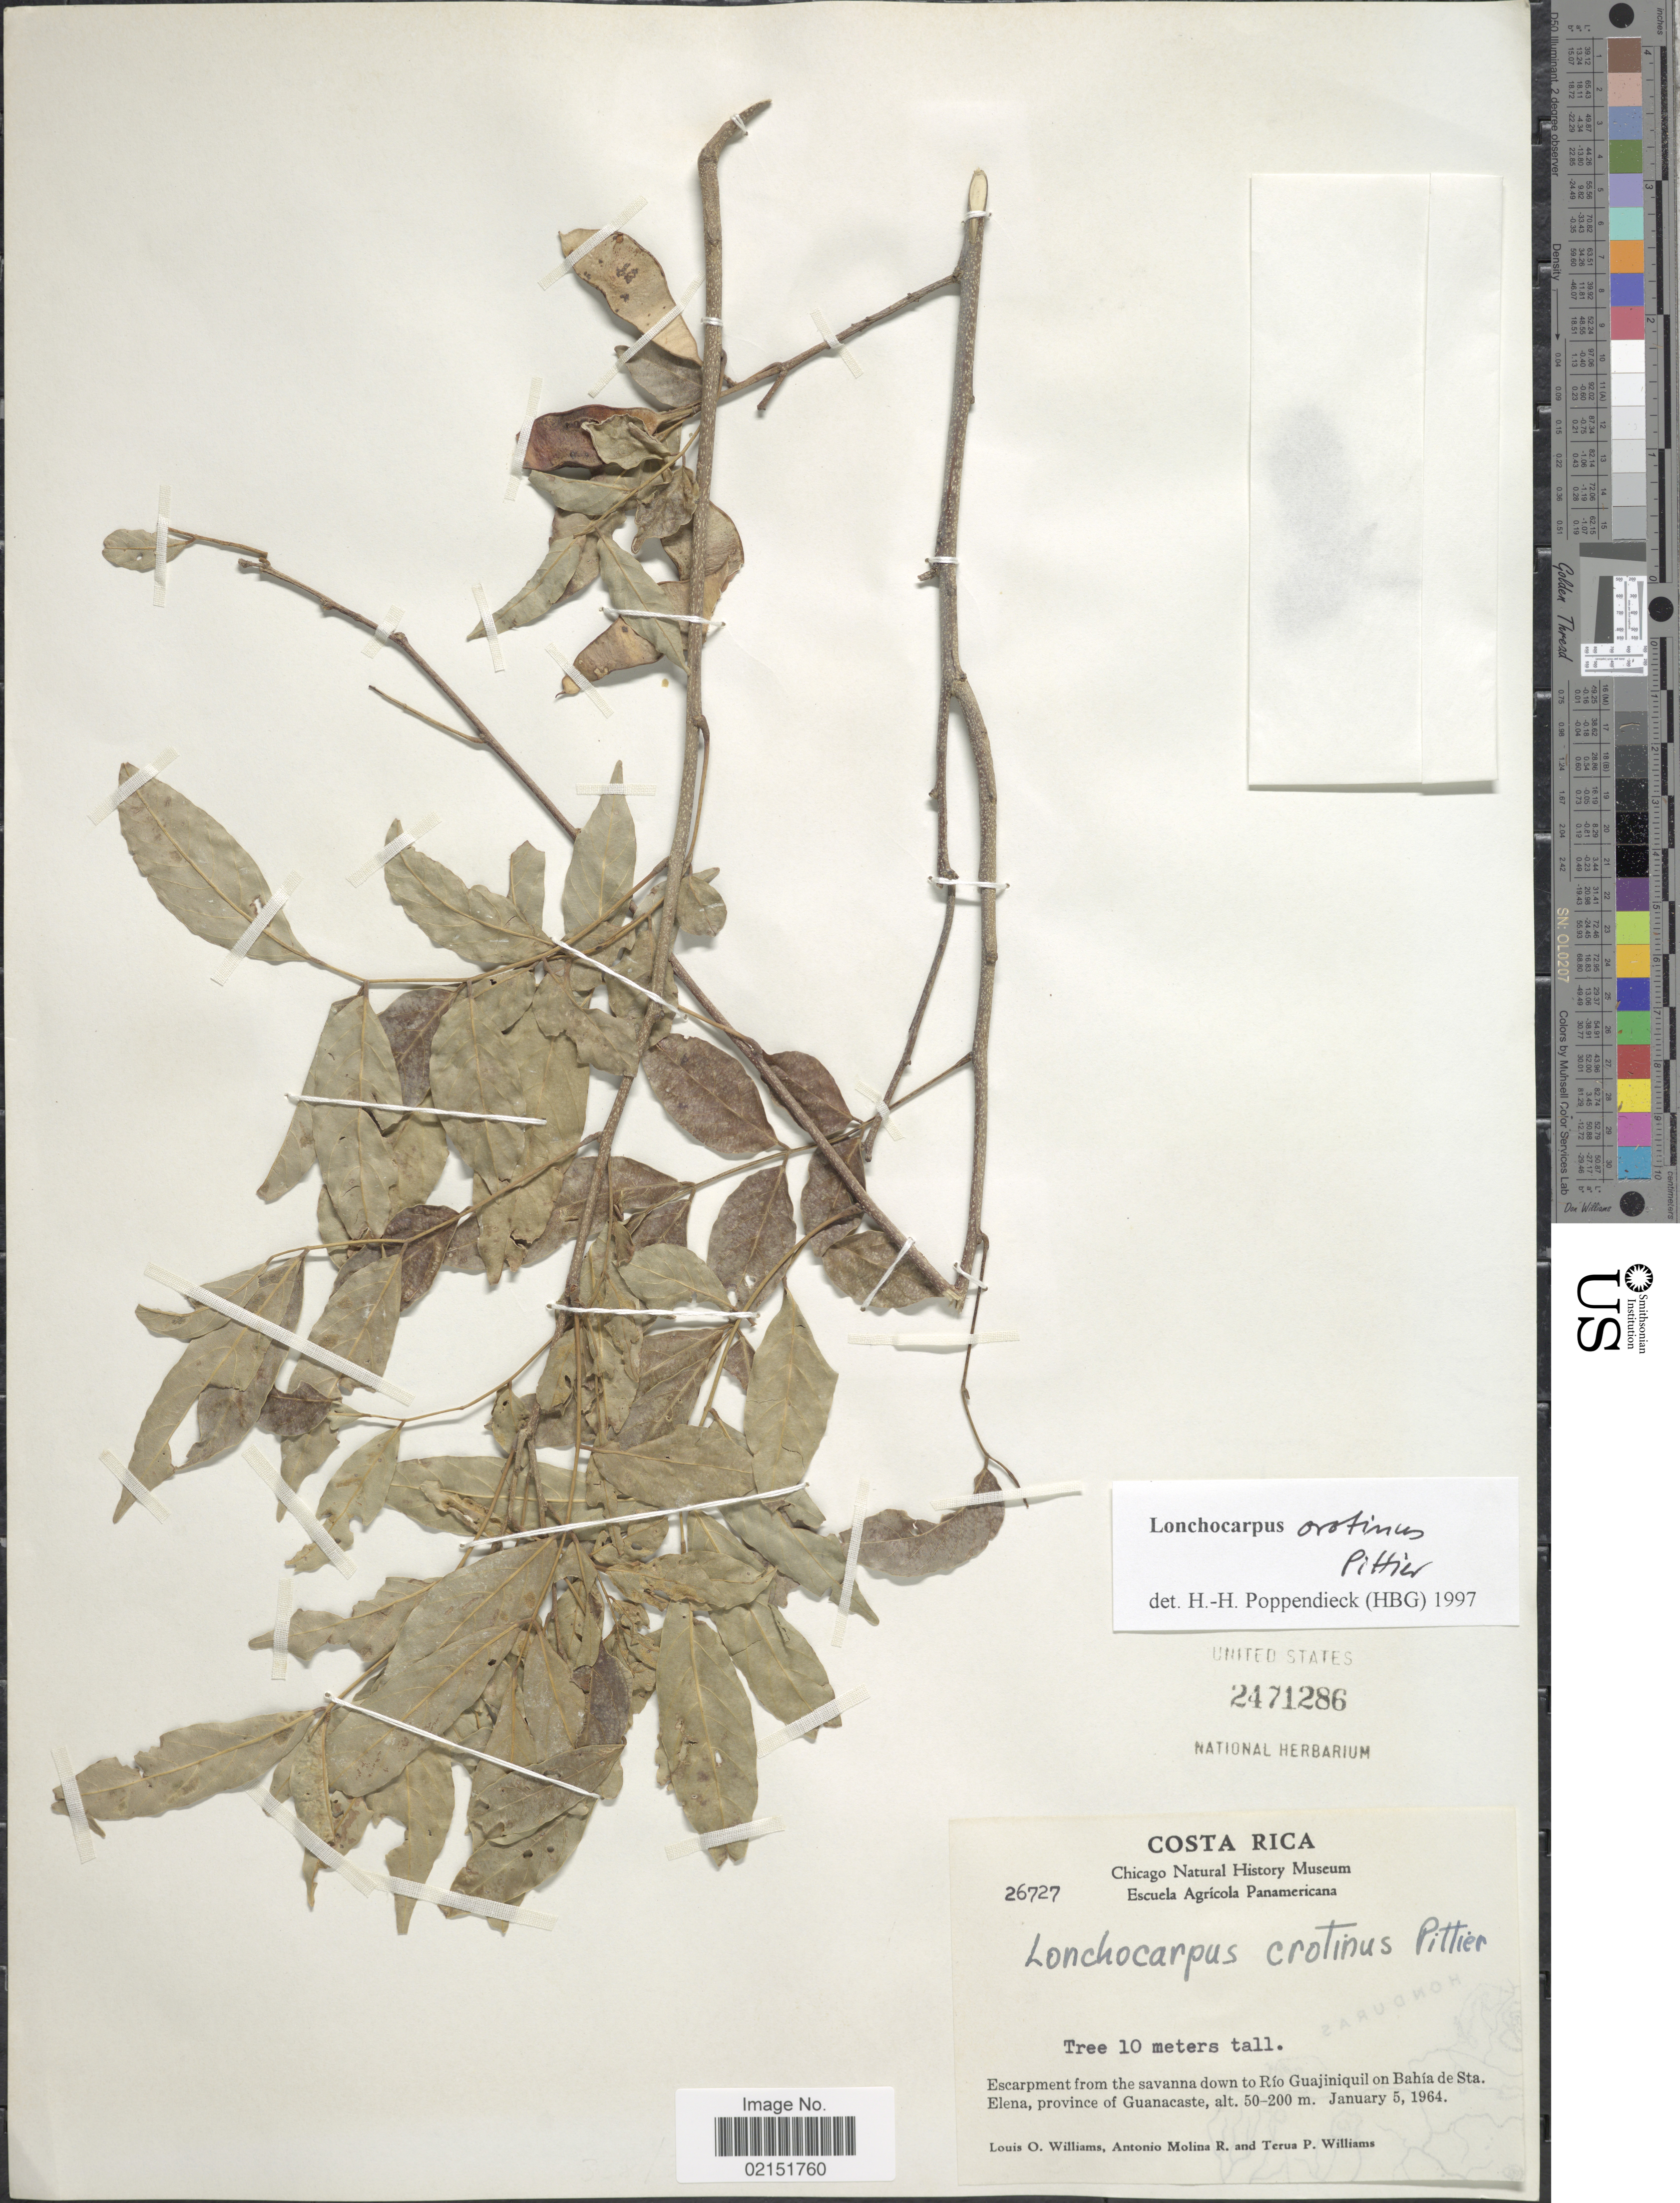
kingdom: Plantae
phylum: Tracheophyta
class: Magnoliopsida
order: Fabales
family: Fabaceae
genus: Lonchocarpus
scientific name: Lonchocarpus orotinus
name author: Pittier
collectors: L. O. Williams, A. Molina R. & T. P. Williams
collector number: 26727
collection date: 1964-01-05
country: Costa Rica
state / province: Guanacaste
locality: Escarpmente from the savanna down to Rio Guajiniquil on Bahia de Sta. Elena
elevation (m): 50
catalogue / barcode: US 2471286